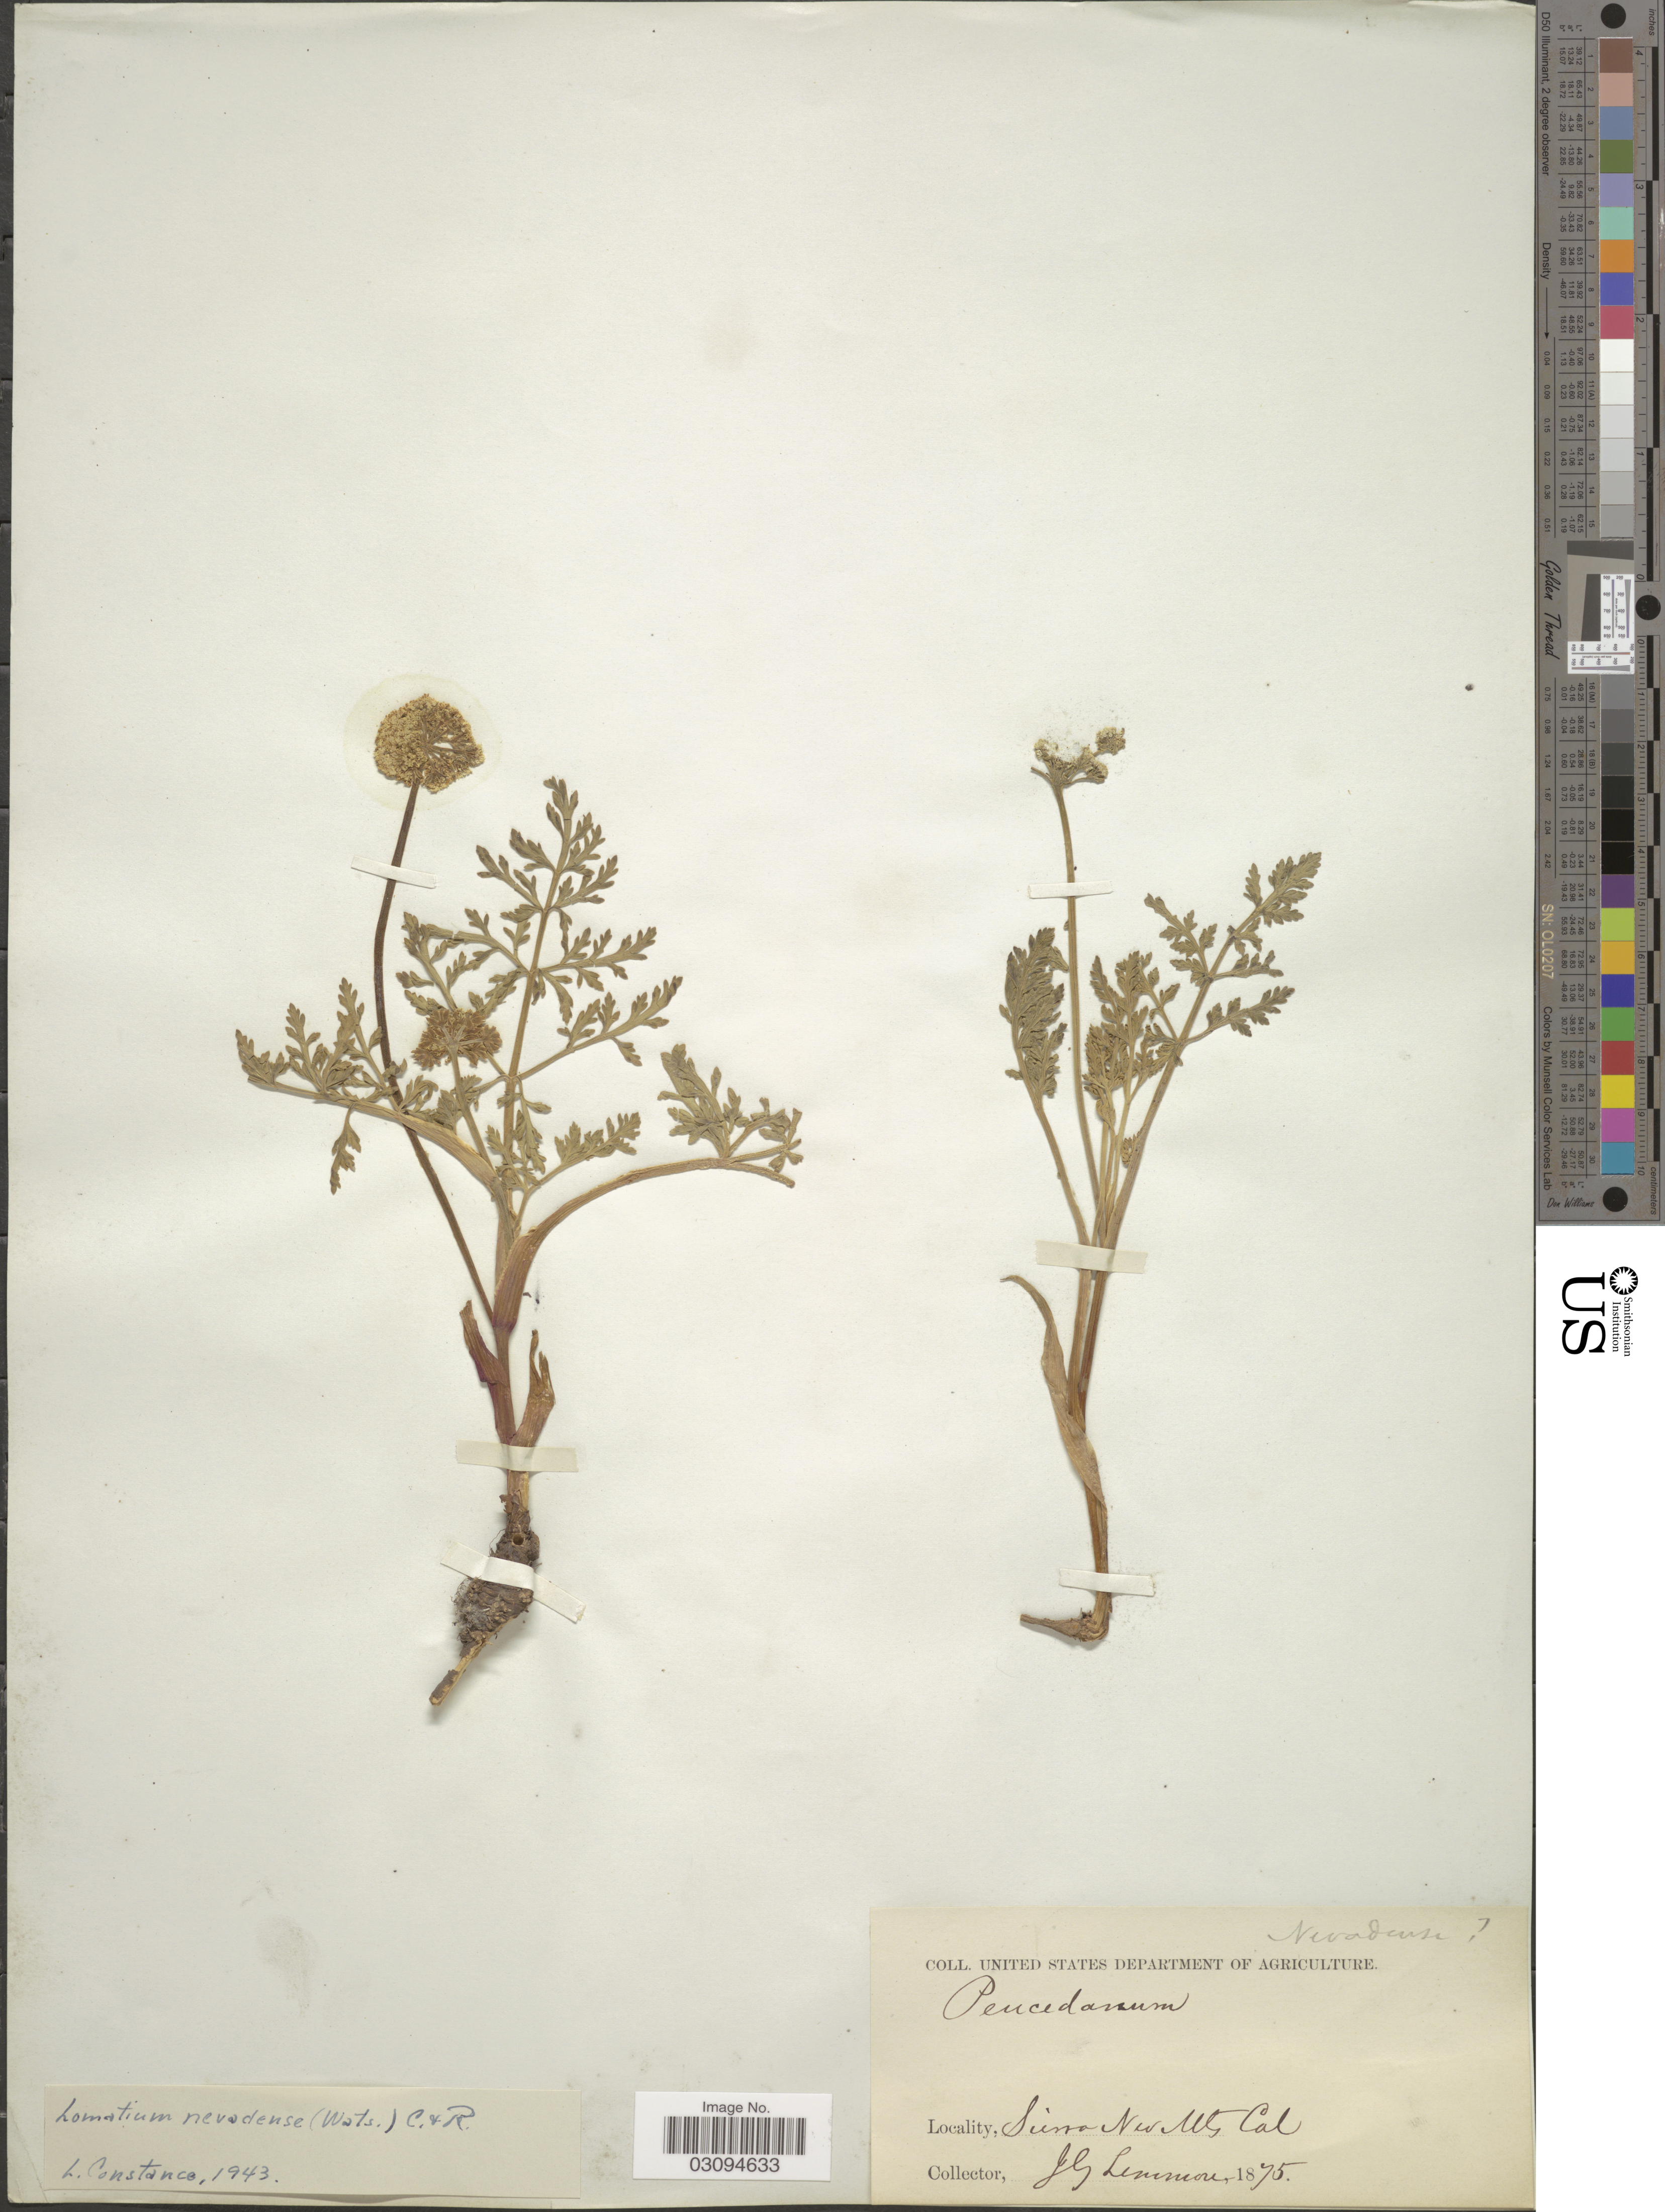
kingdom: Plantae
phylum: Tracheophyta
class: Magnoliopsida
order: Apiales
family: Apiaceae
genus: Lomatium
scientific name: Lomatium nevadense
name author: (S. Watson) J.M. Coult. & Rose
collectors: J. Lemmon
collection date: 1875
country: United States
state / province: California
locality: Sierra Nev Mts.